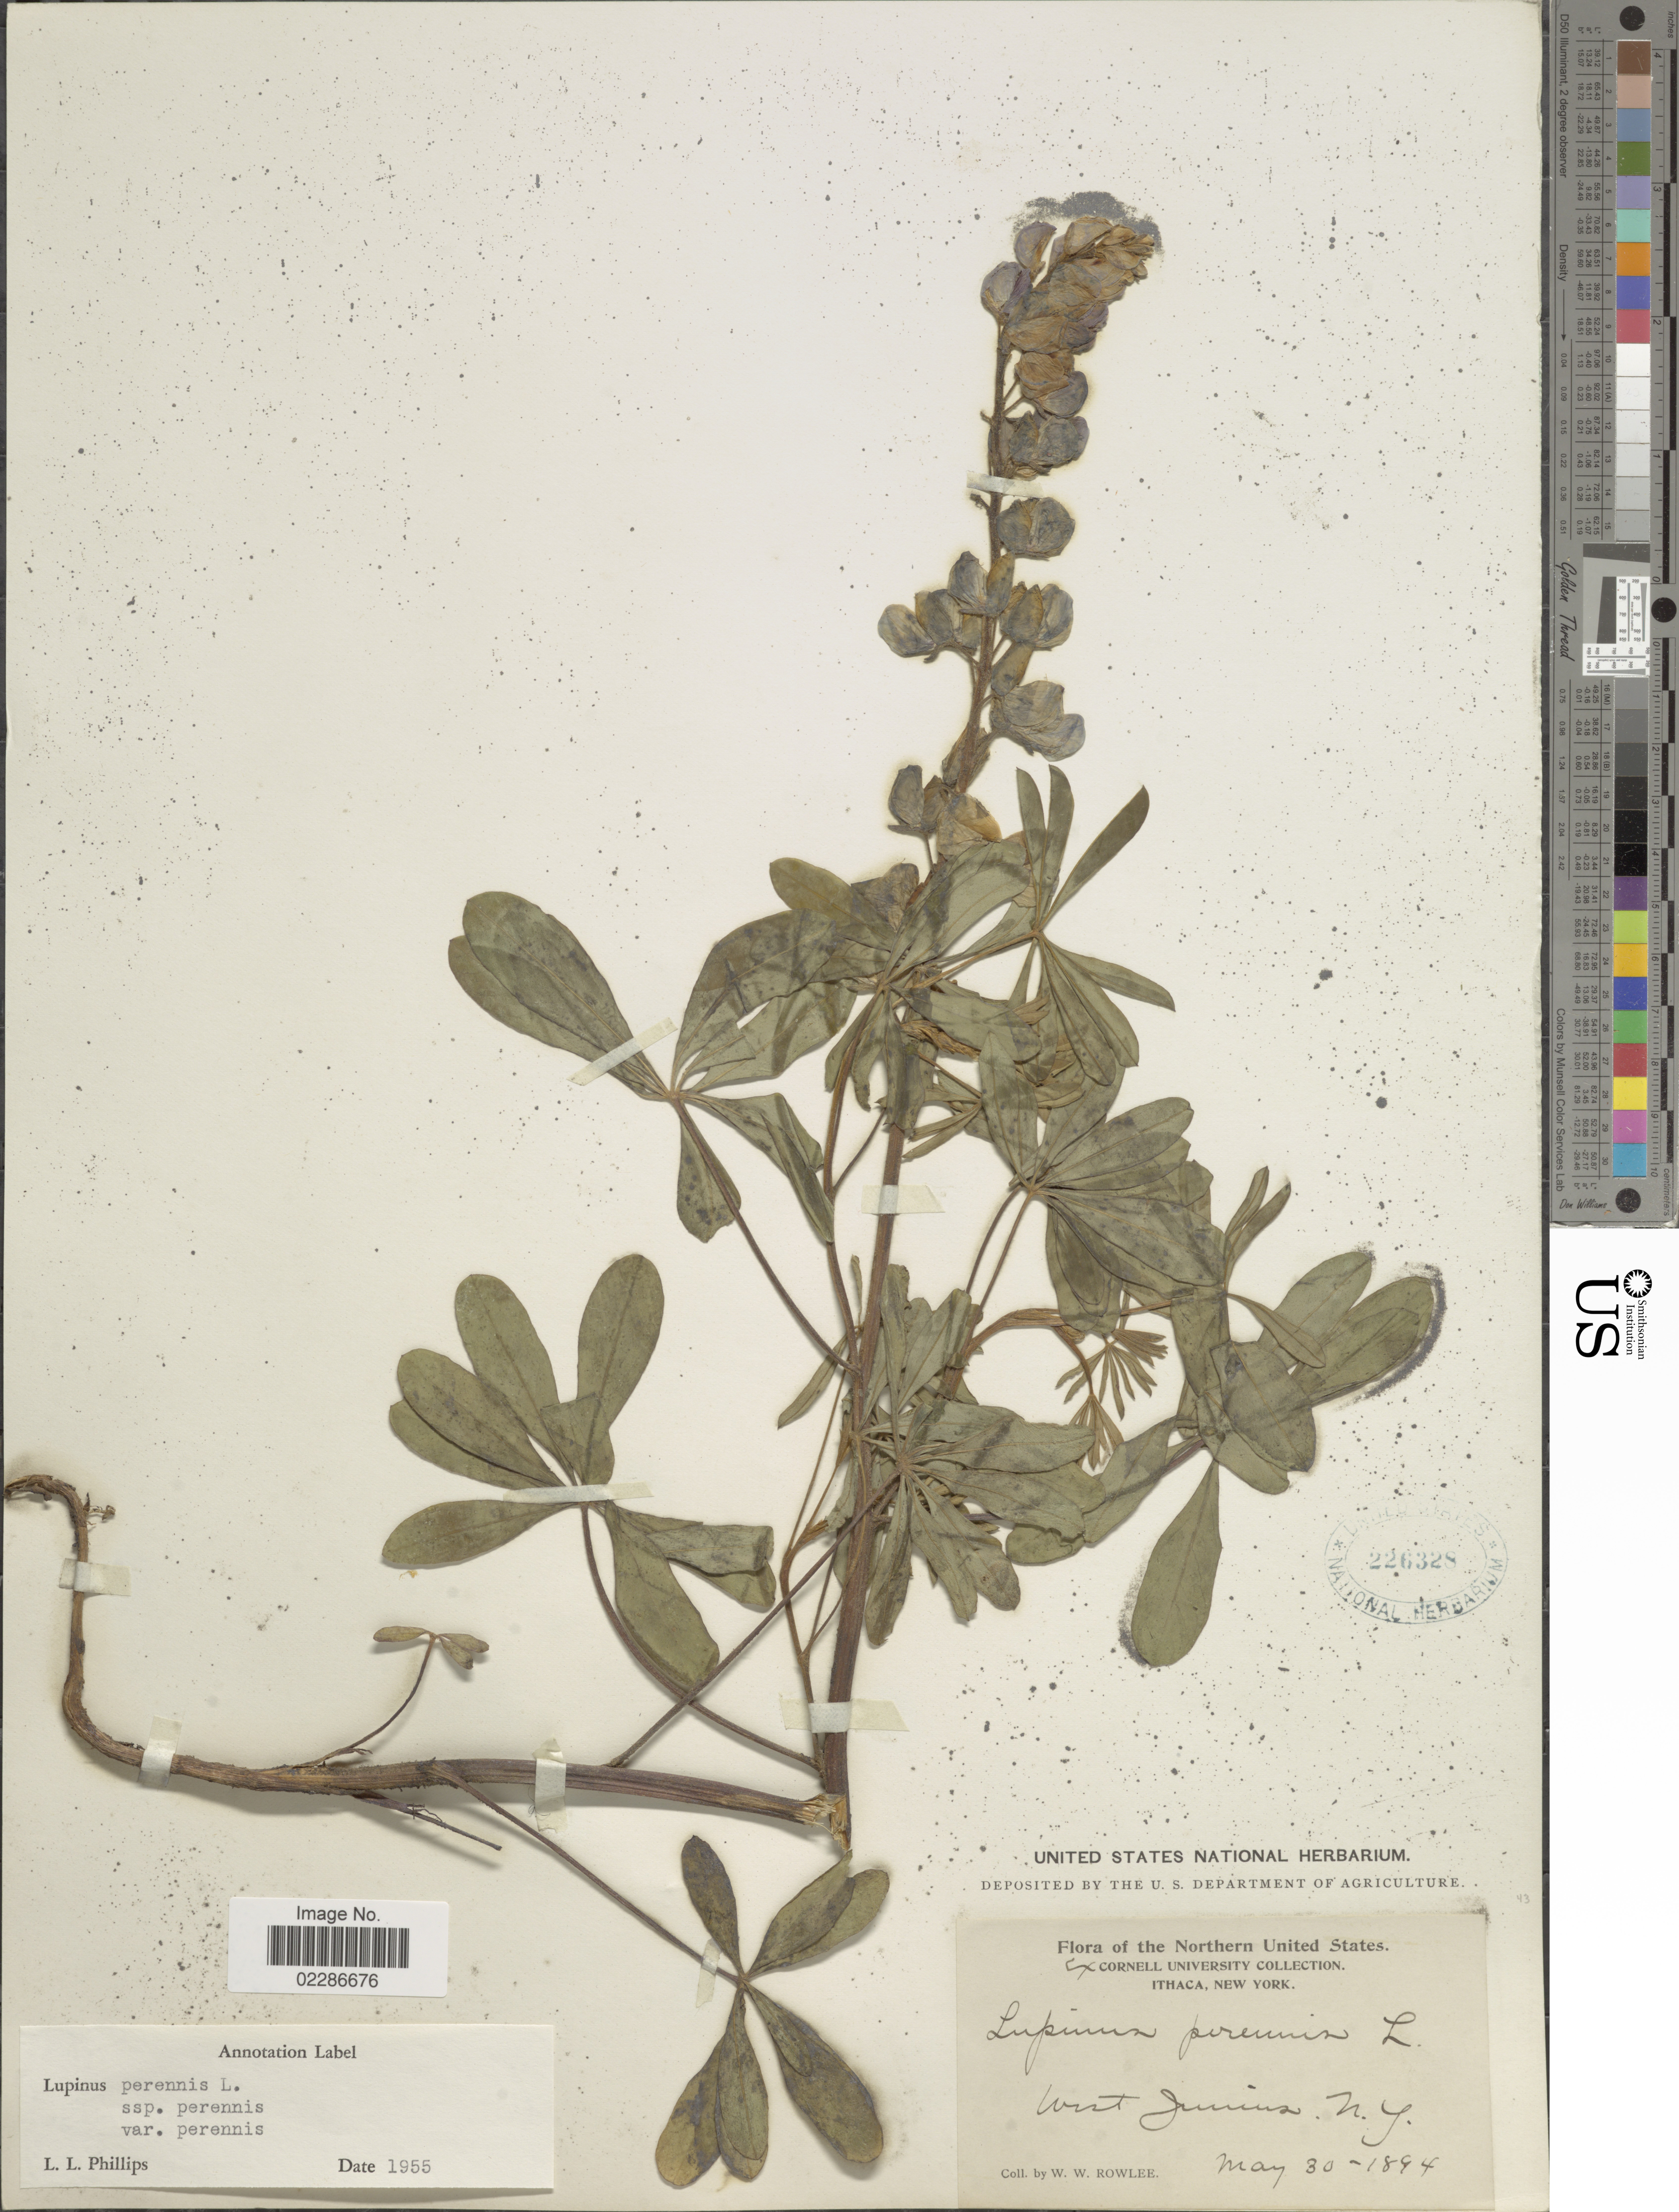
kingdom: Plantae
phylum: Tracheophyta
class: Magnoliopsida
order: Fabales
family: Fabaceae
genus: Lupinus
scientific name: Lupinus perennis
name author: L.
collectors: W. W. Rowlee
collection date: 1894-05-30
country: United States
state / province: New York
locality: Northern United States, West Junius.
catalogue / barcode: US 226328